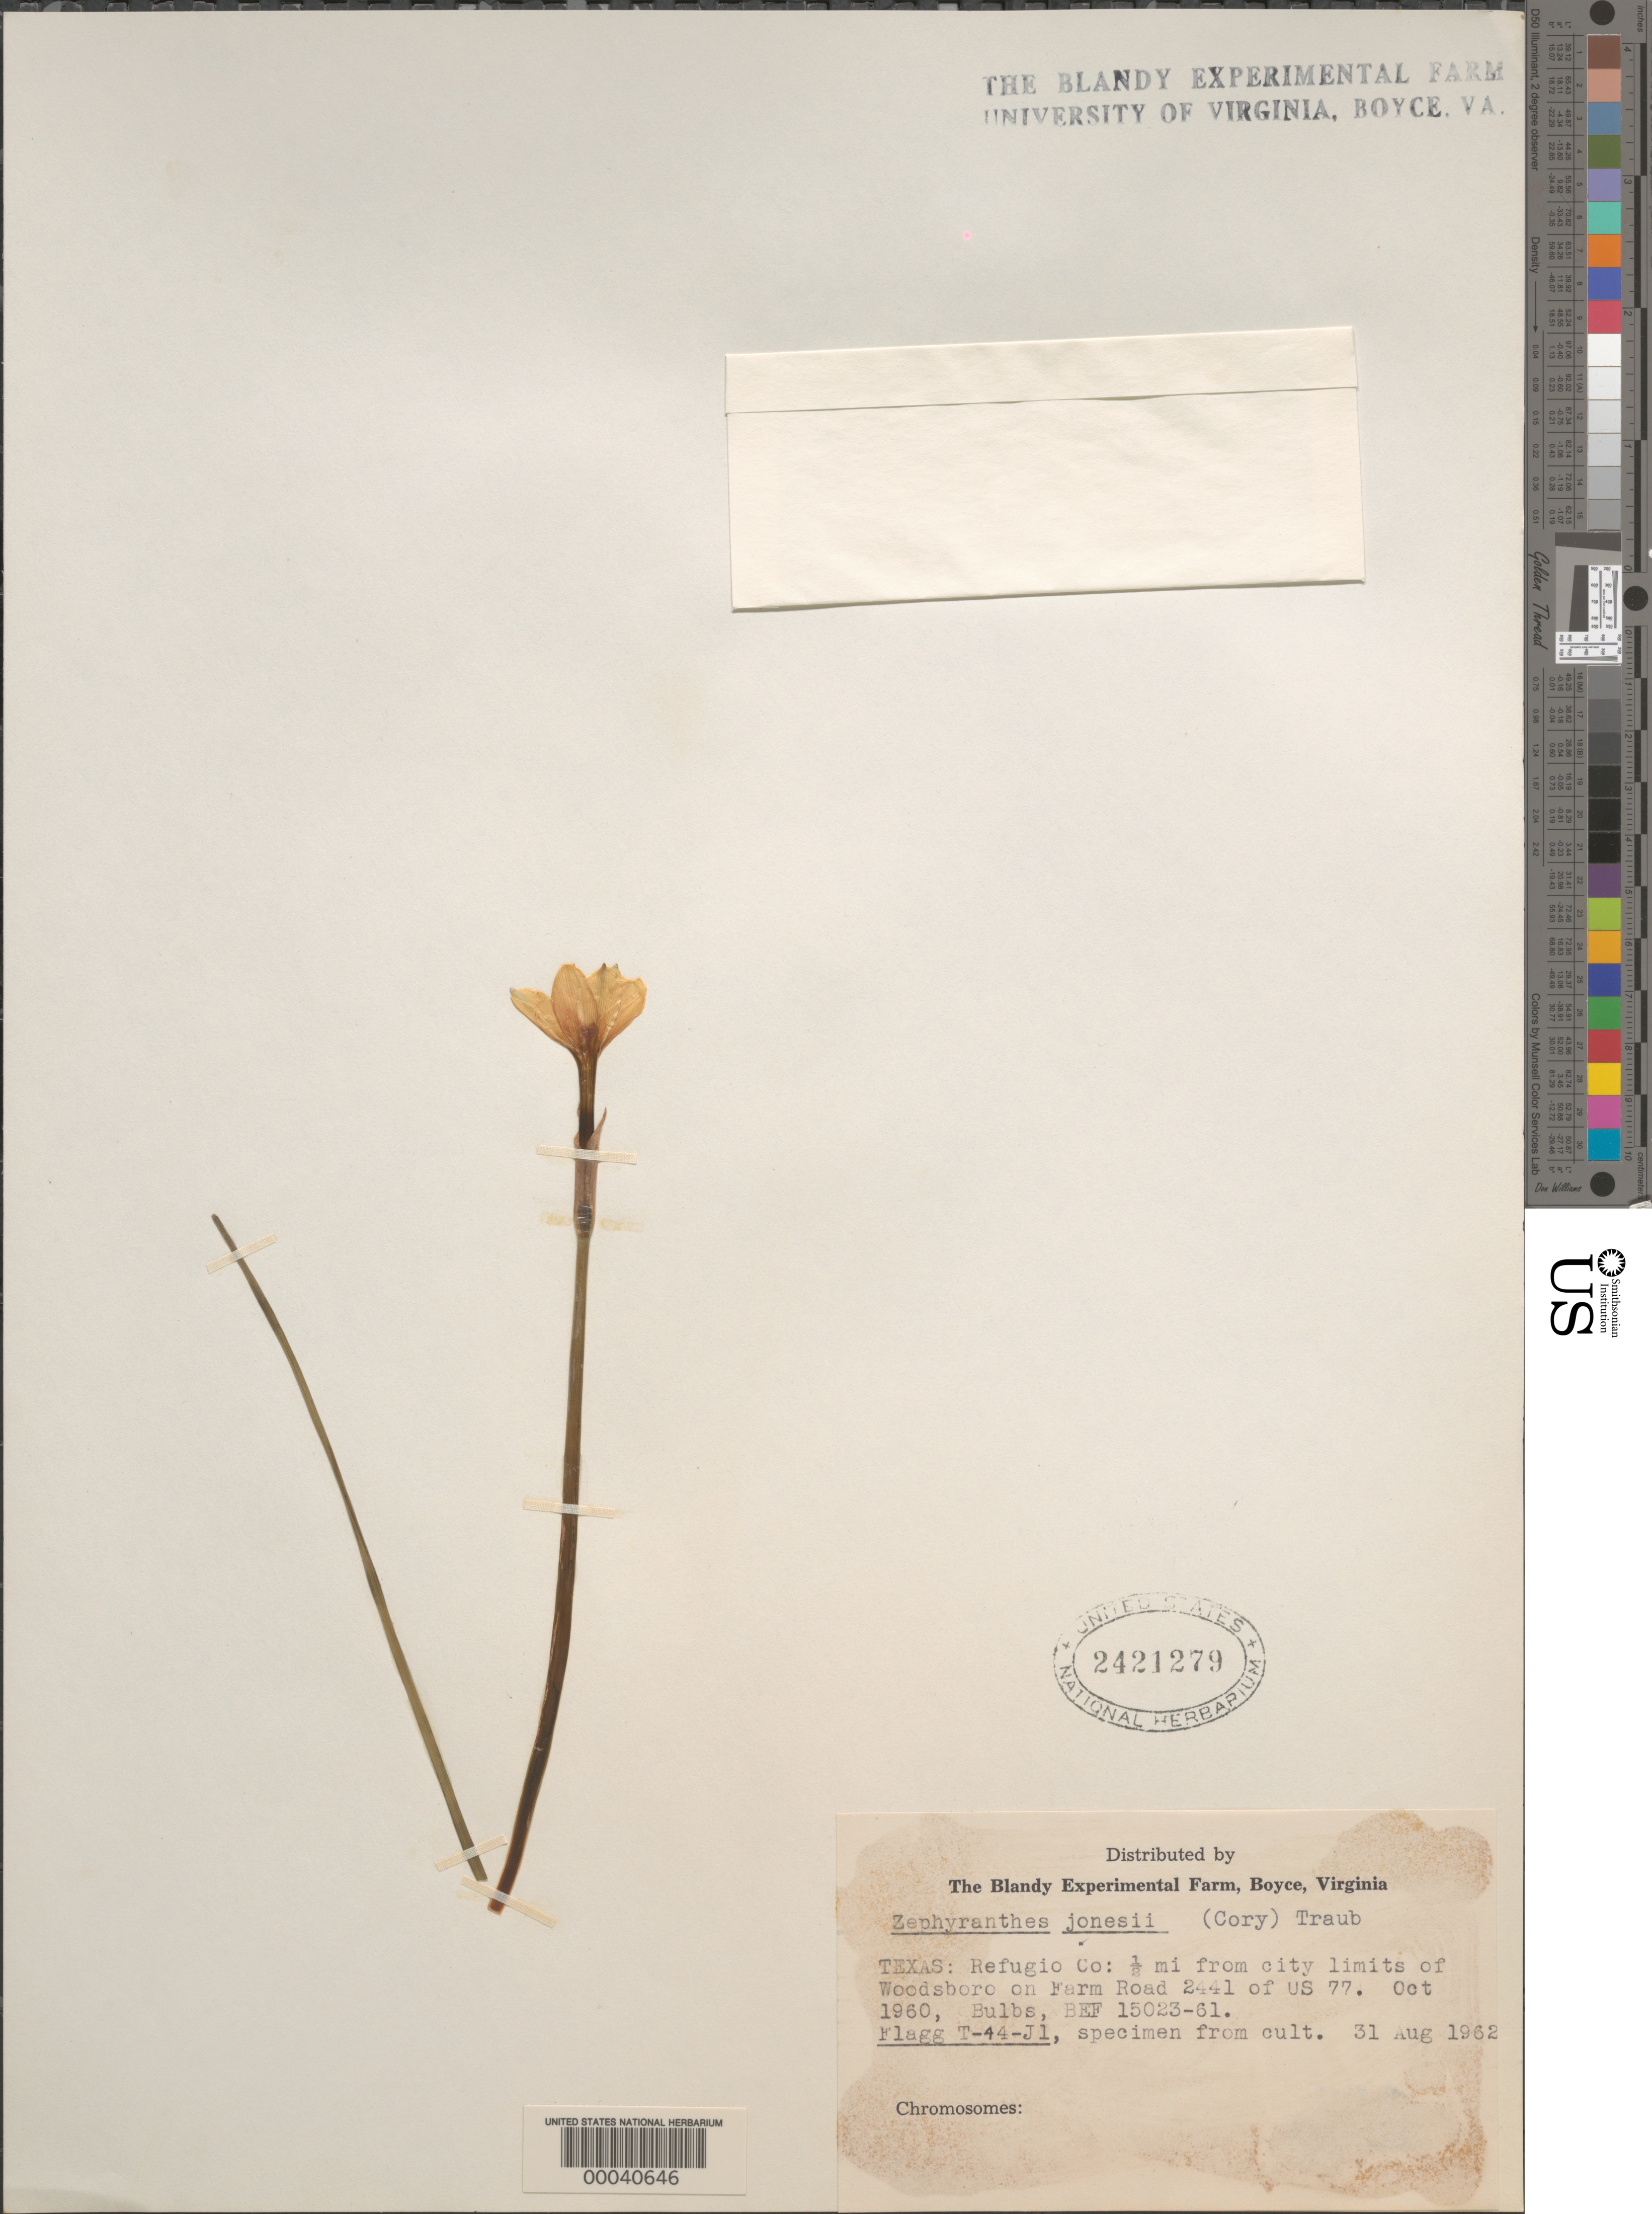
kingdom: Plantae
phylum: Tracheophyta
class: Liliopsida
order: Asparagales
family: Amaryllidaceae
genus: Zephyranthes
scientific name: Zephyranthes jonesii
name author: (Cory) Traub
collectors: R. O. Flagg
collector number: T-44-j1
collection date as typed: Oct 1960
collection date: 1960-10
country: United States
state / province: Texas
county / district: Refugio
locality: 0.5 mi. from city limits of woodsboro on farm road 2441 off us 77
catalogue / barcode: US 2421279